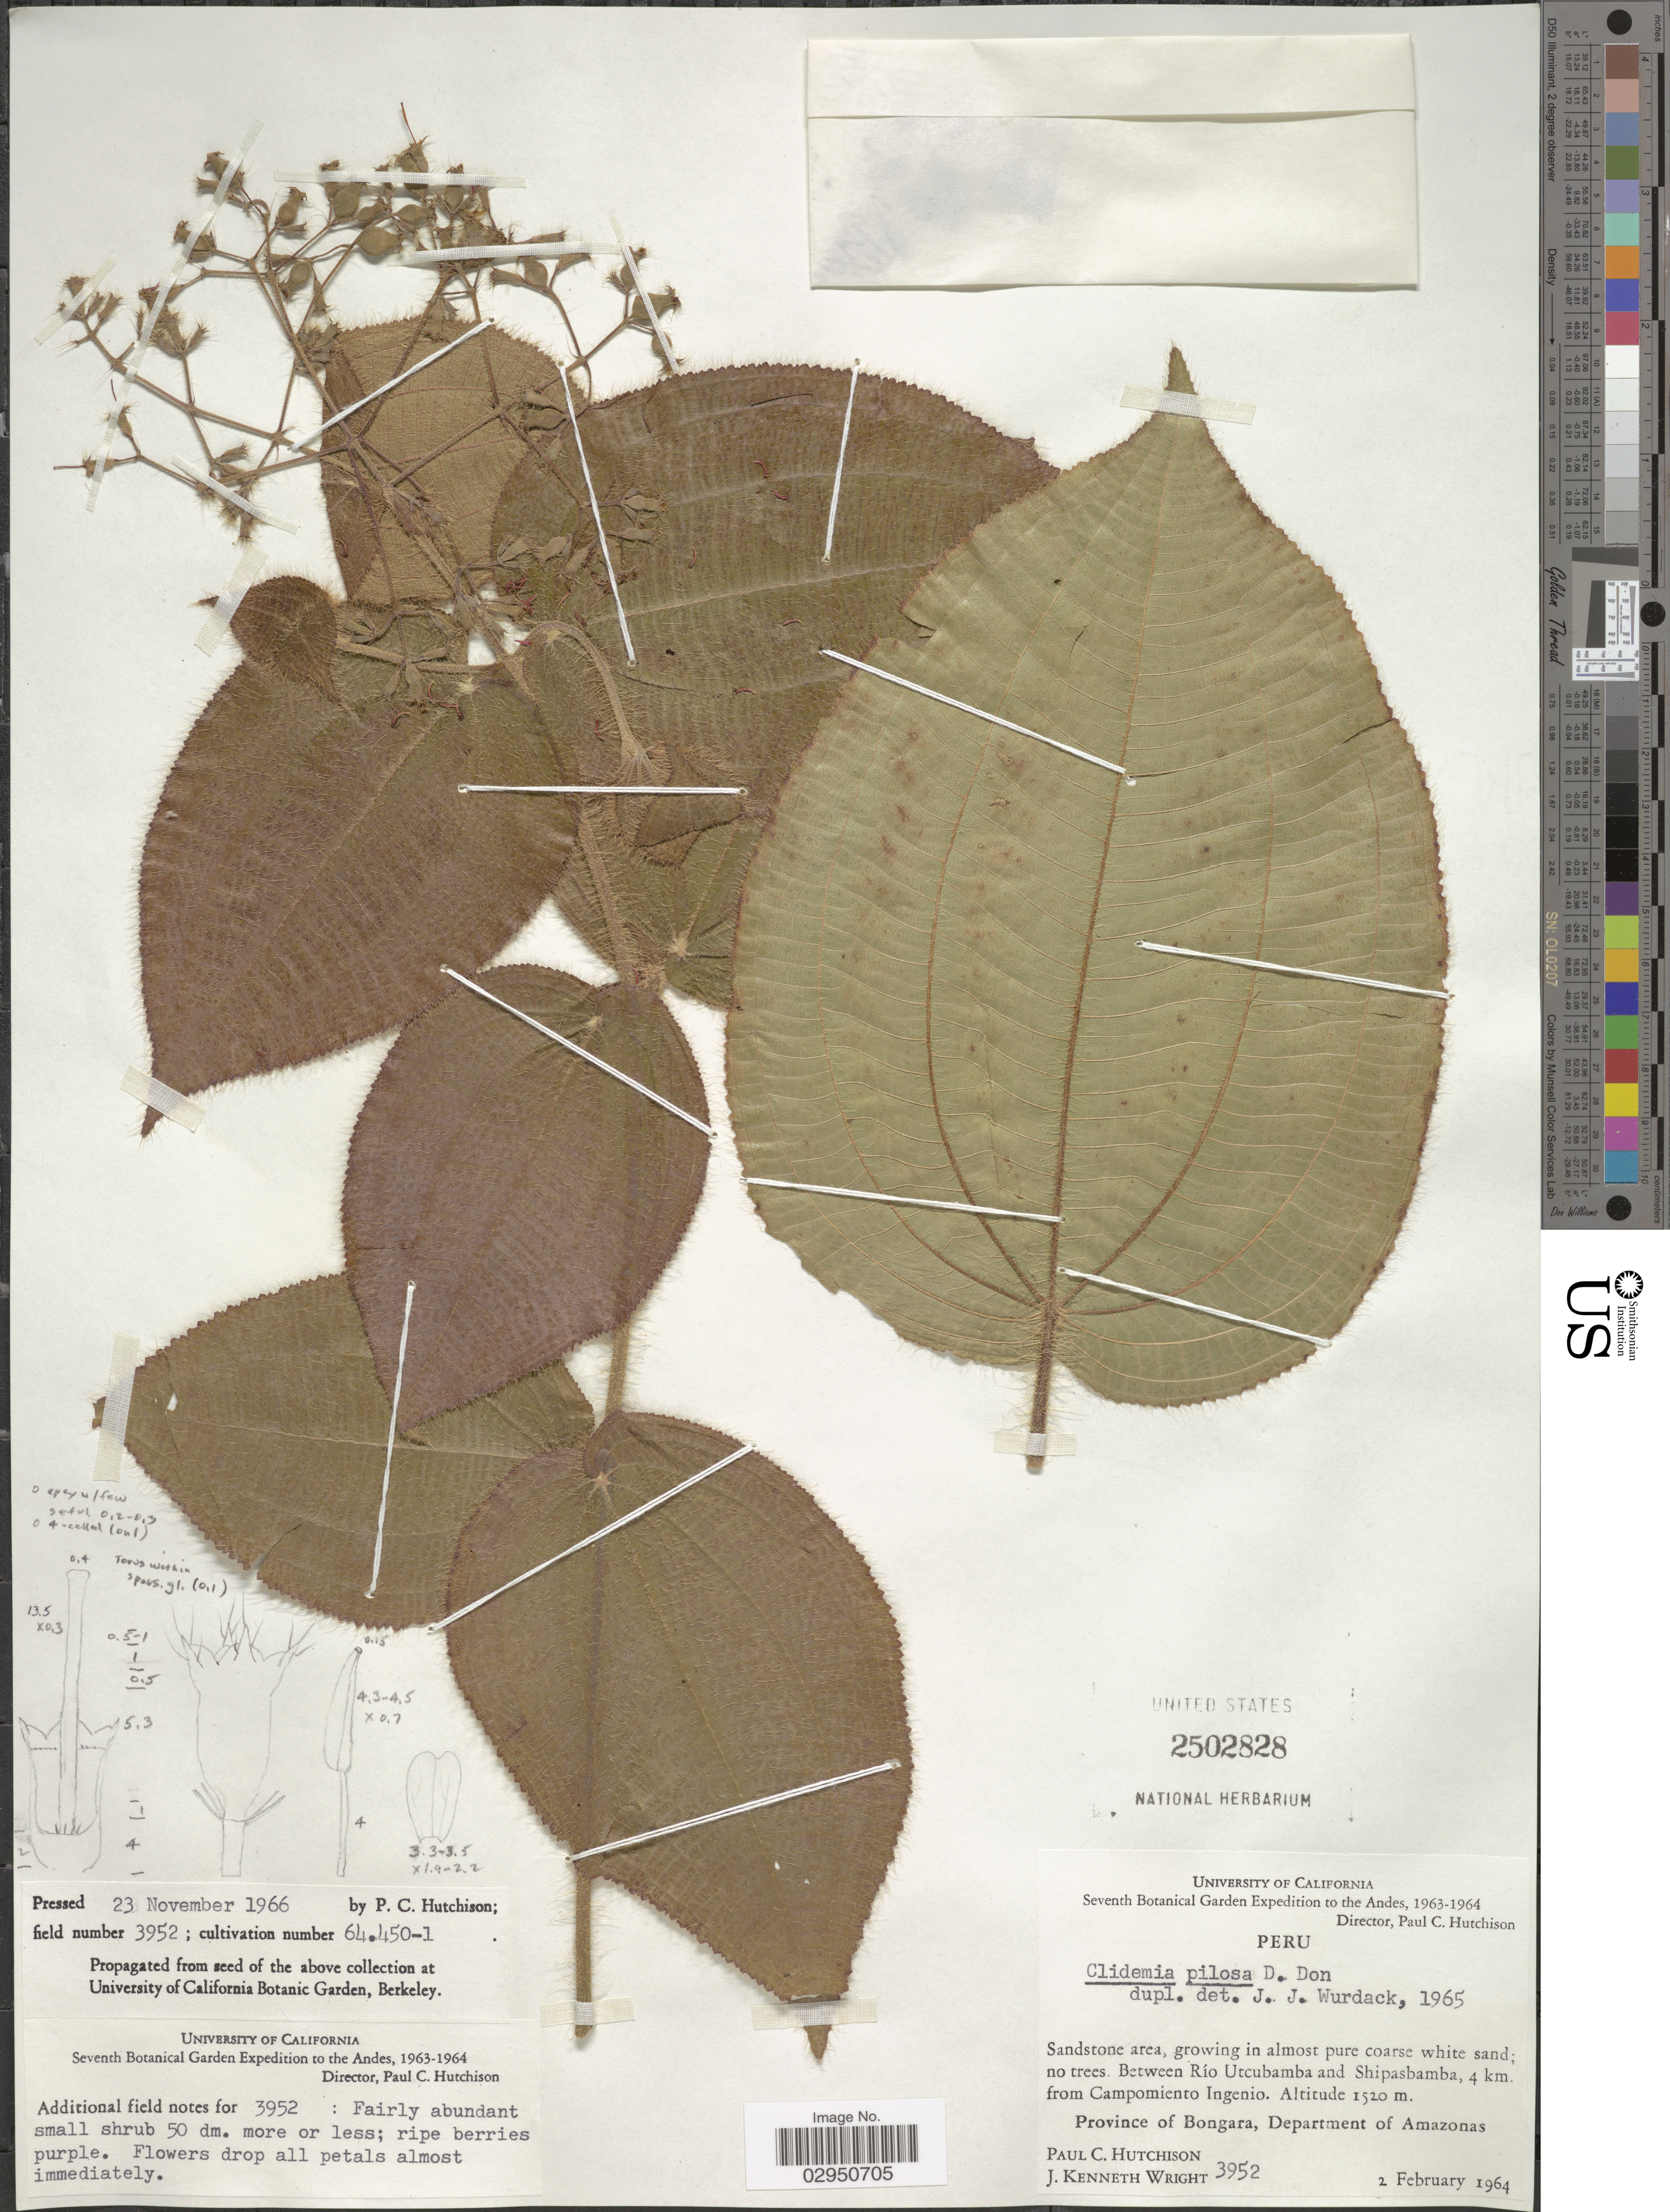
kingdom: Plantae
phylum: Tracheophyta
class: Magnoliopsida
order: Myrtales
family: Melastomataceae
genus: Clidemia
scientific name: Clidemia pilosa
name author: D. Don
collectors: P. C. Hutchison & J. K. Wright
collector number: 3952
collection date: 1964-02-02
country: Peru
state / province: Amazonas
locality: Andes. Between Río Utcubamba and Shipasbamba, 4 km. from Campomiento Ingenio. Province of Bongara, Department of Amazonas.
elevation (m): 1520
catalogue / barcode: US 2502828